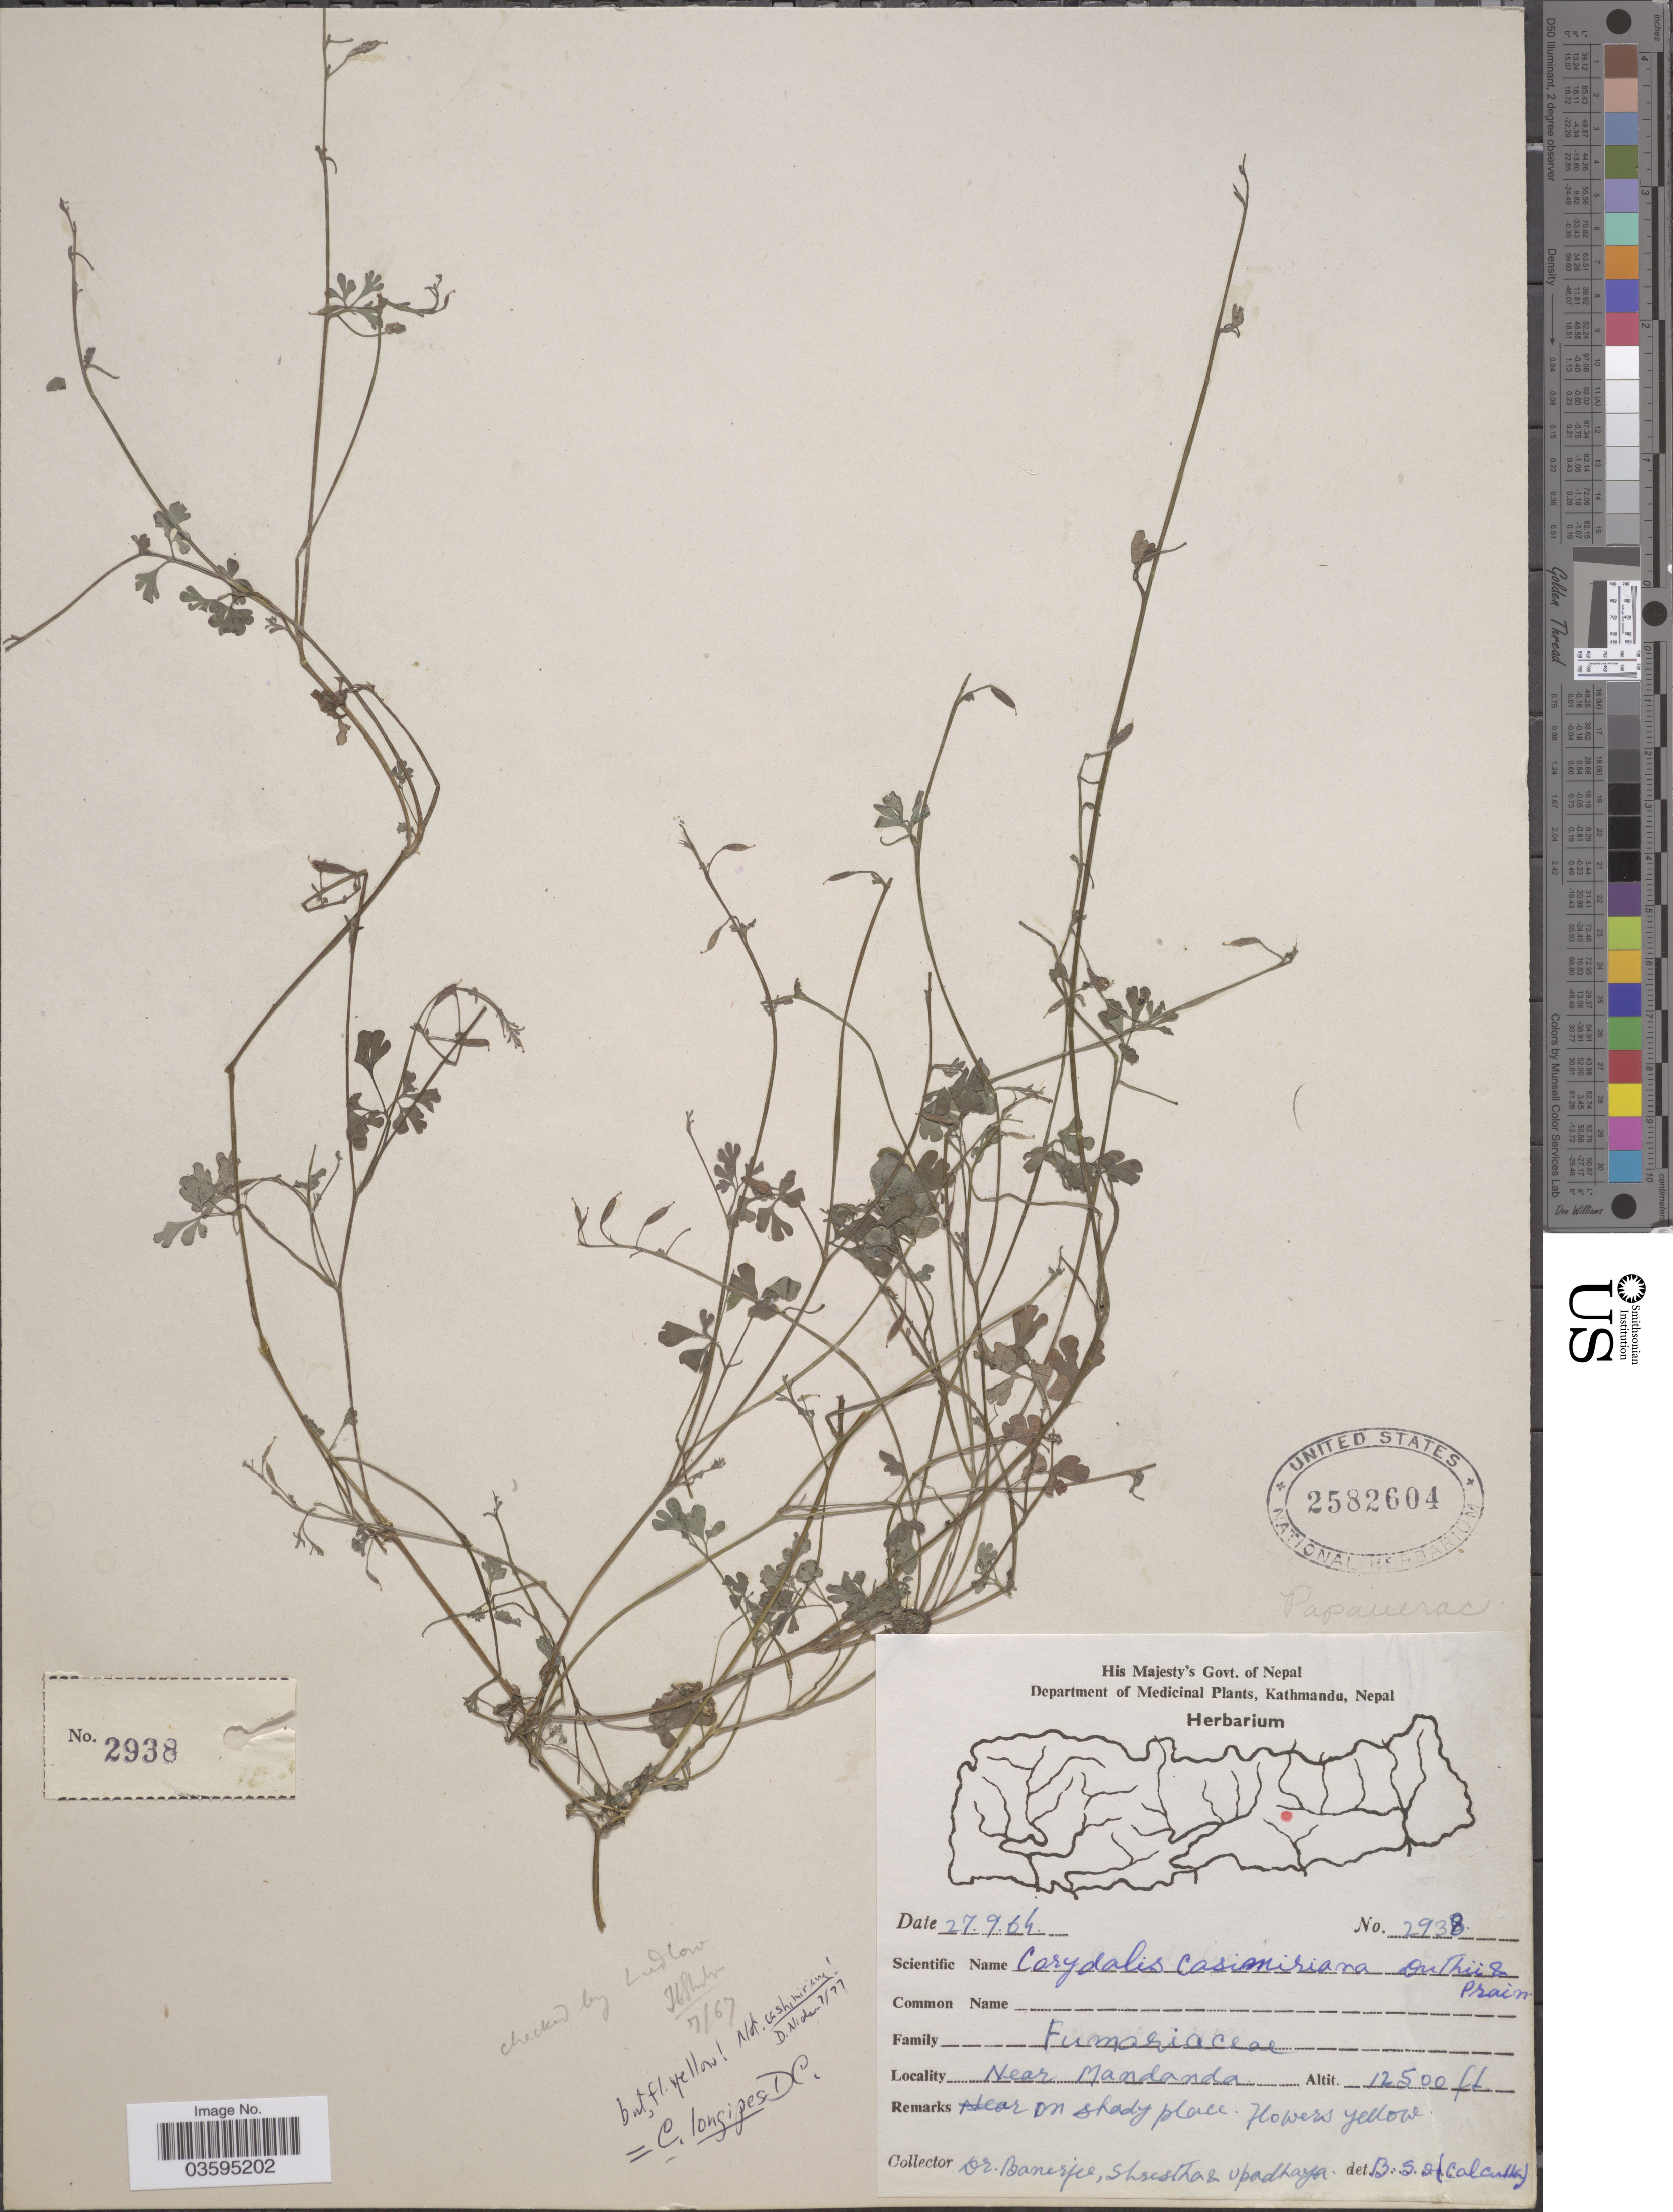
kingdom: Plantae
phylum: Tracheophyta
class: Magnoliopsida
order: Ranunculales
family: Papaveraceae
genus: Corydalis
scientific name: Corydalis longipes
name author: DC.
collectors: -. Banerjee, -. Shrestha & Upadhya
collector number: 2938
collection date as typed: Transcribed d/m/y: 27/9/64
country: Nepal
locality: Near Mandanda.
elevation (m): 3810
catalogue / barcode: US 2582604